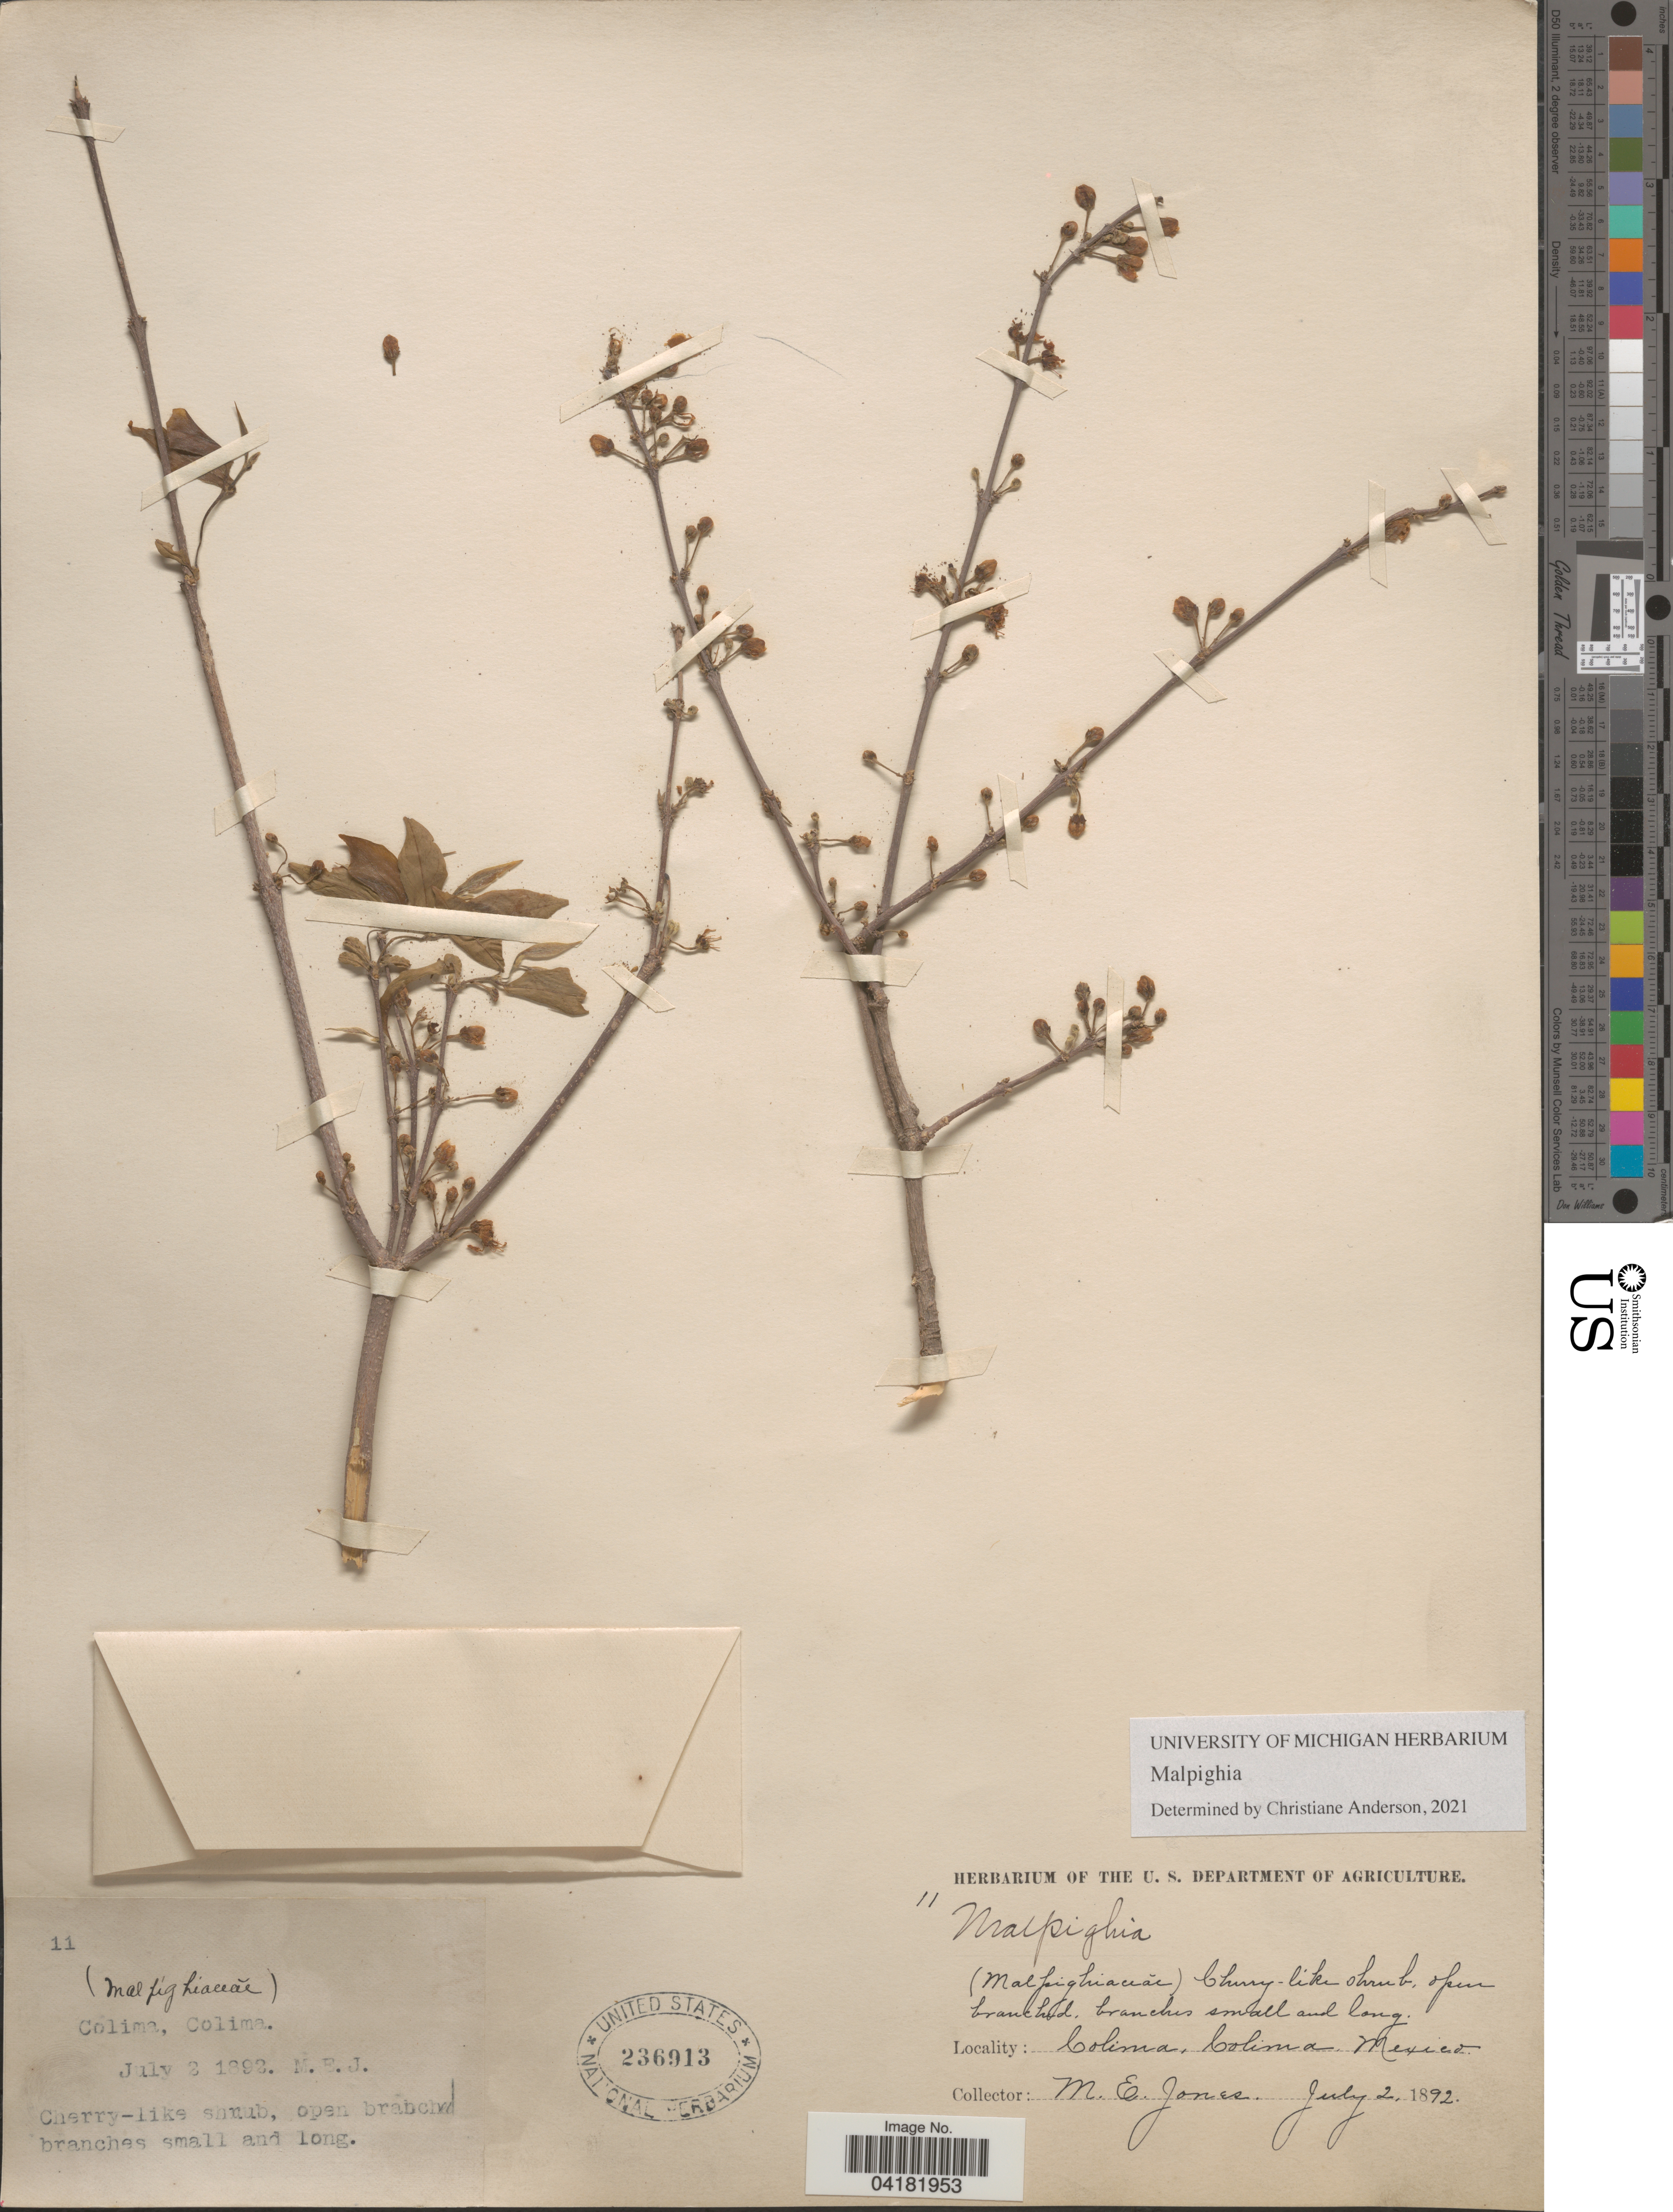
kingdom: Plantae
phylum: Tracheophyta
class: Magnoliopsida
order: Malpighiales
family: Malpighiaceae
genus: Malpighia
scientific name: Malpighia sp.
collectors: M. E. Jones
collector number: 11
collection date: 1892-07-02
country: Mexico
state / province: Colima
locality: Colima.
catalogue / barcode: US 236913